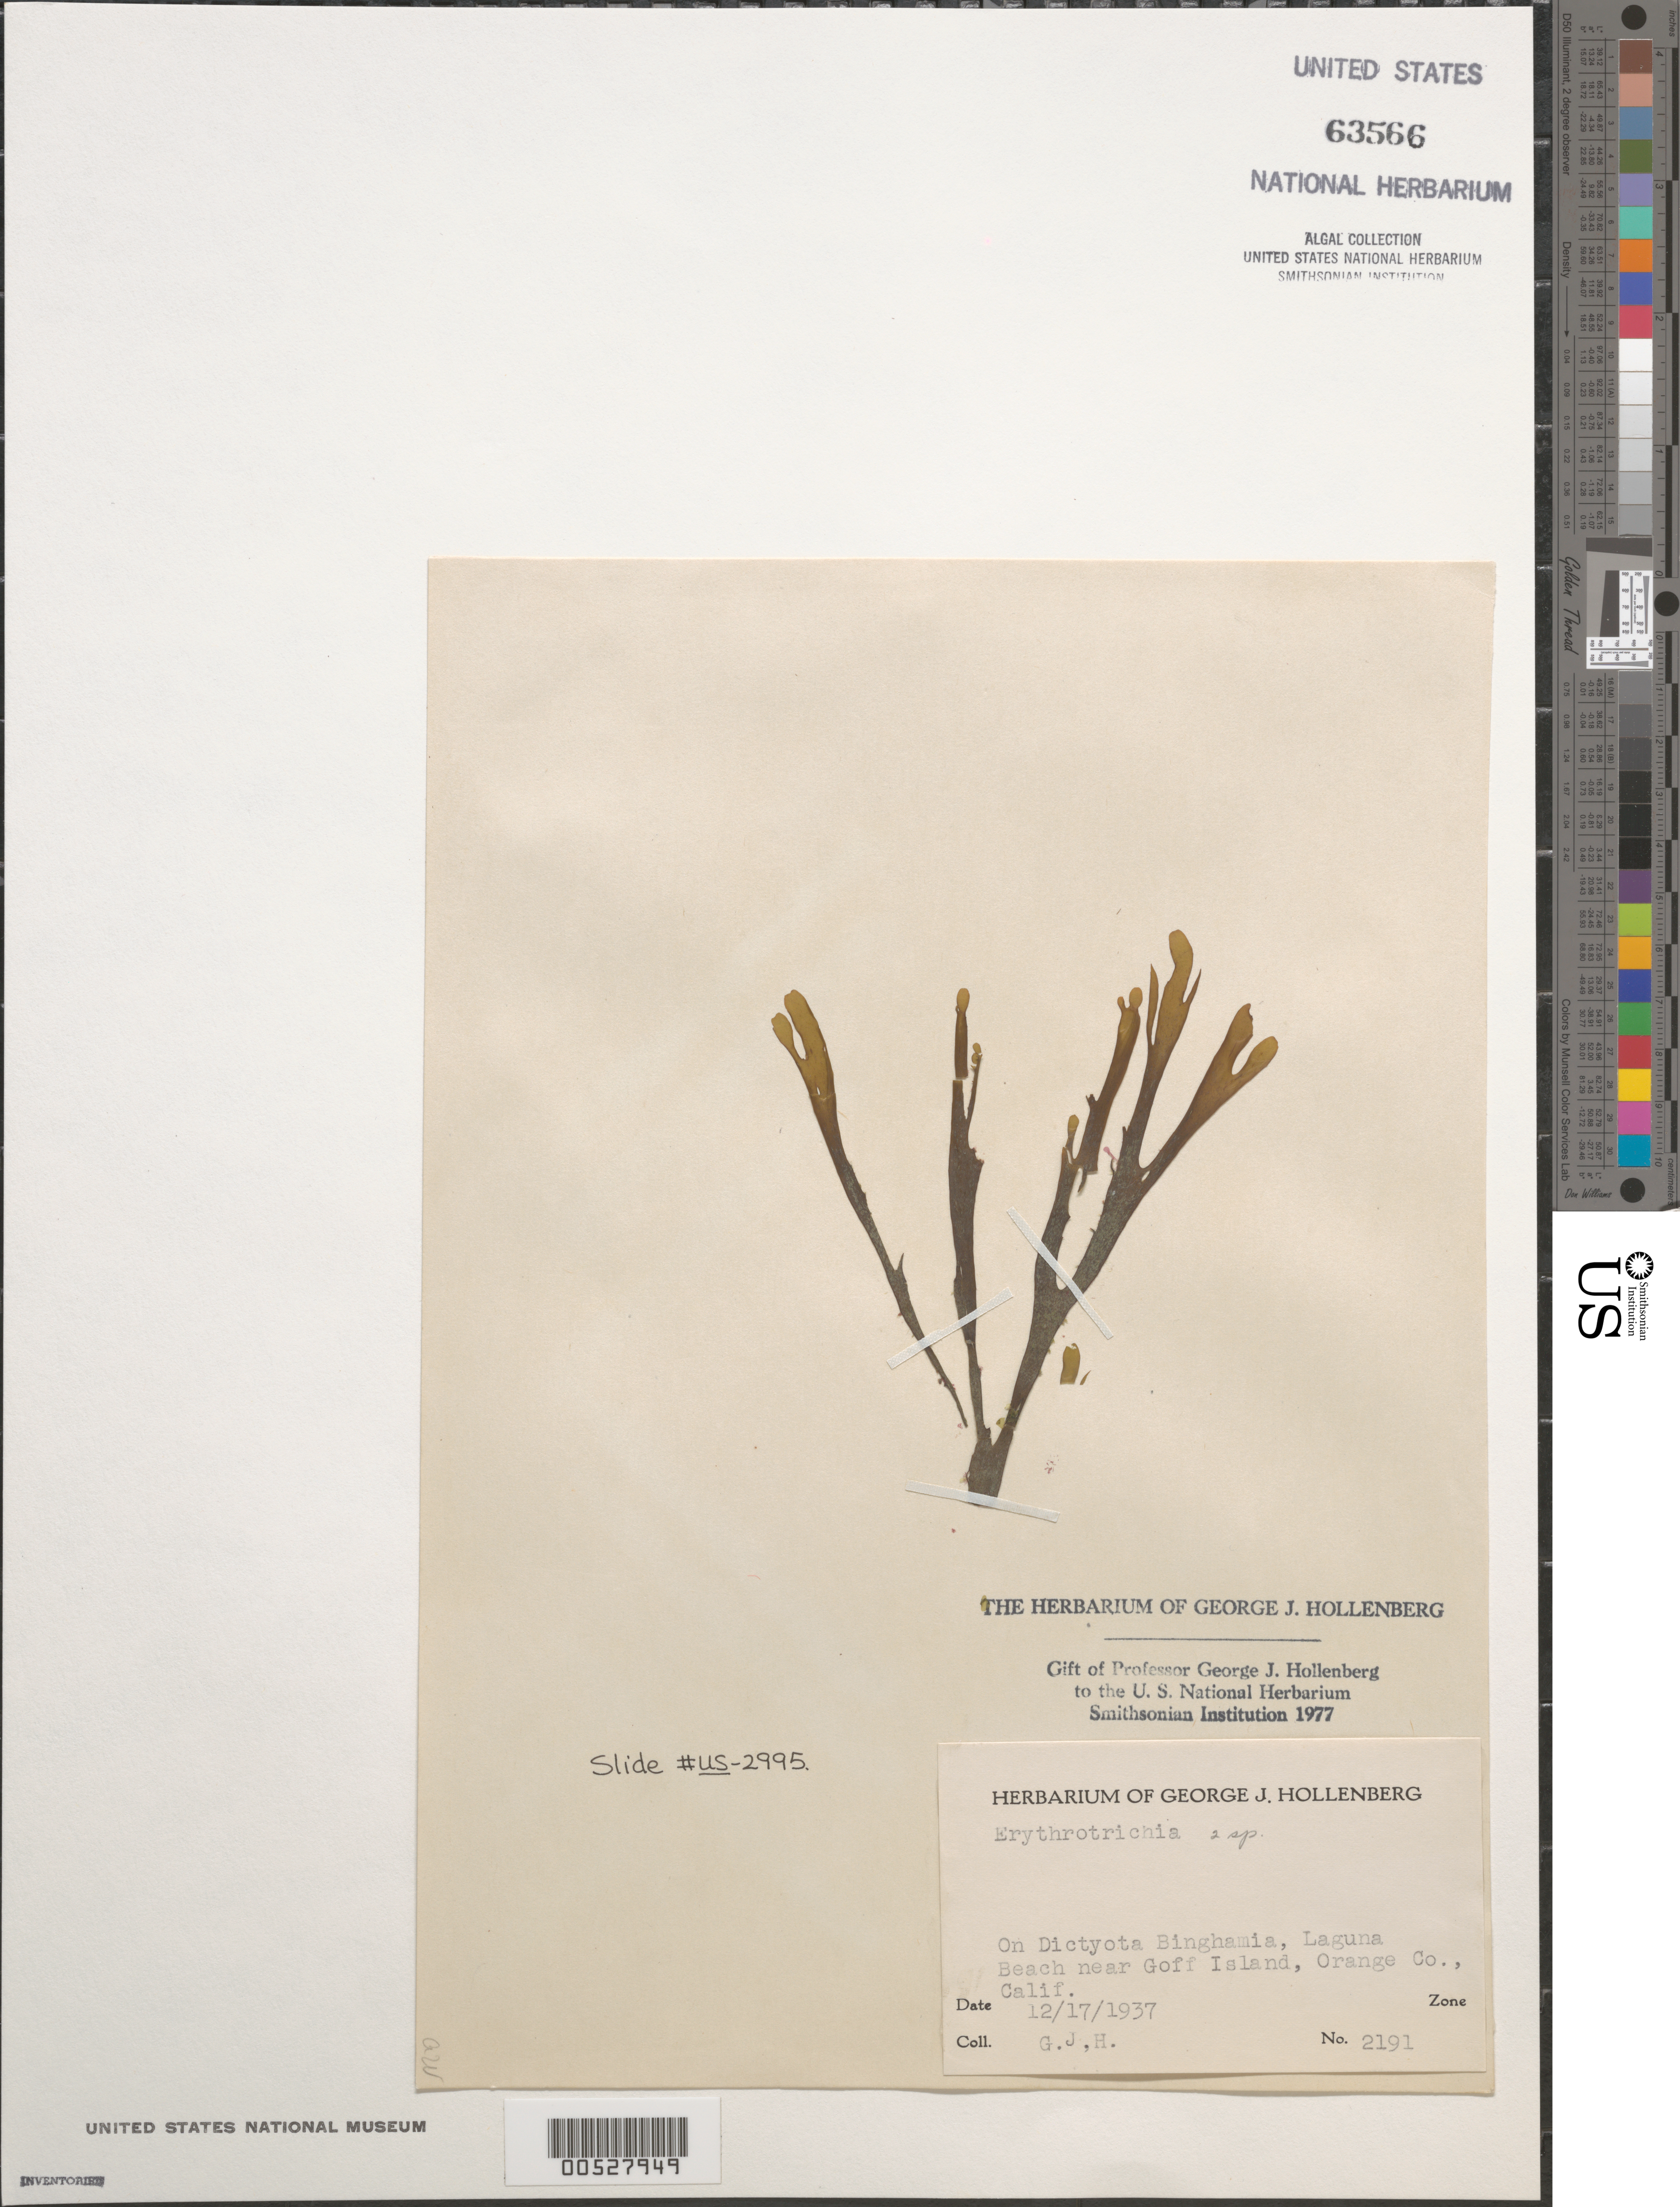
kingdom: Plantae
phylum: Rhodophyta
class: Compsopogonophyceae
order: Erythropeltidales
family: Erythrotrichiaceae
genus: Erythrotrichia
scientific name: Erythrotrichia sp.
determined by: Hollenberg, George J.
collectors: G. Hollenberg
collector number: GJH 2191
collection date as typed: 17 Dec 1937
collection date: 1937-12-17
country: United States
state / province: California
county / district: Orange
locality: Laguna Beach, near Goff Island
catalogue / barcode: US 63566